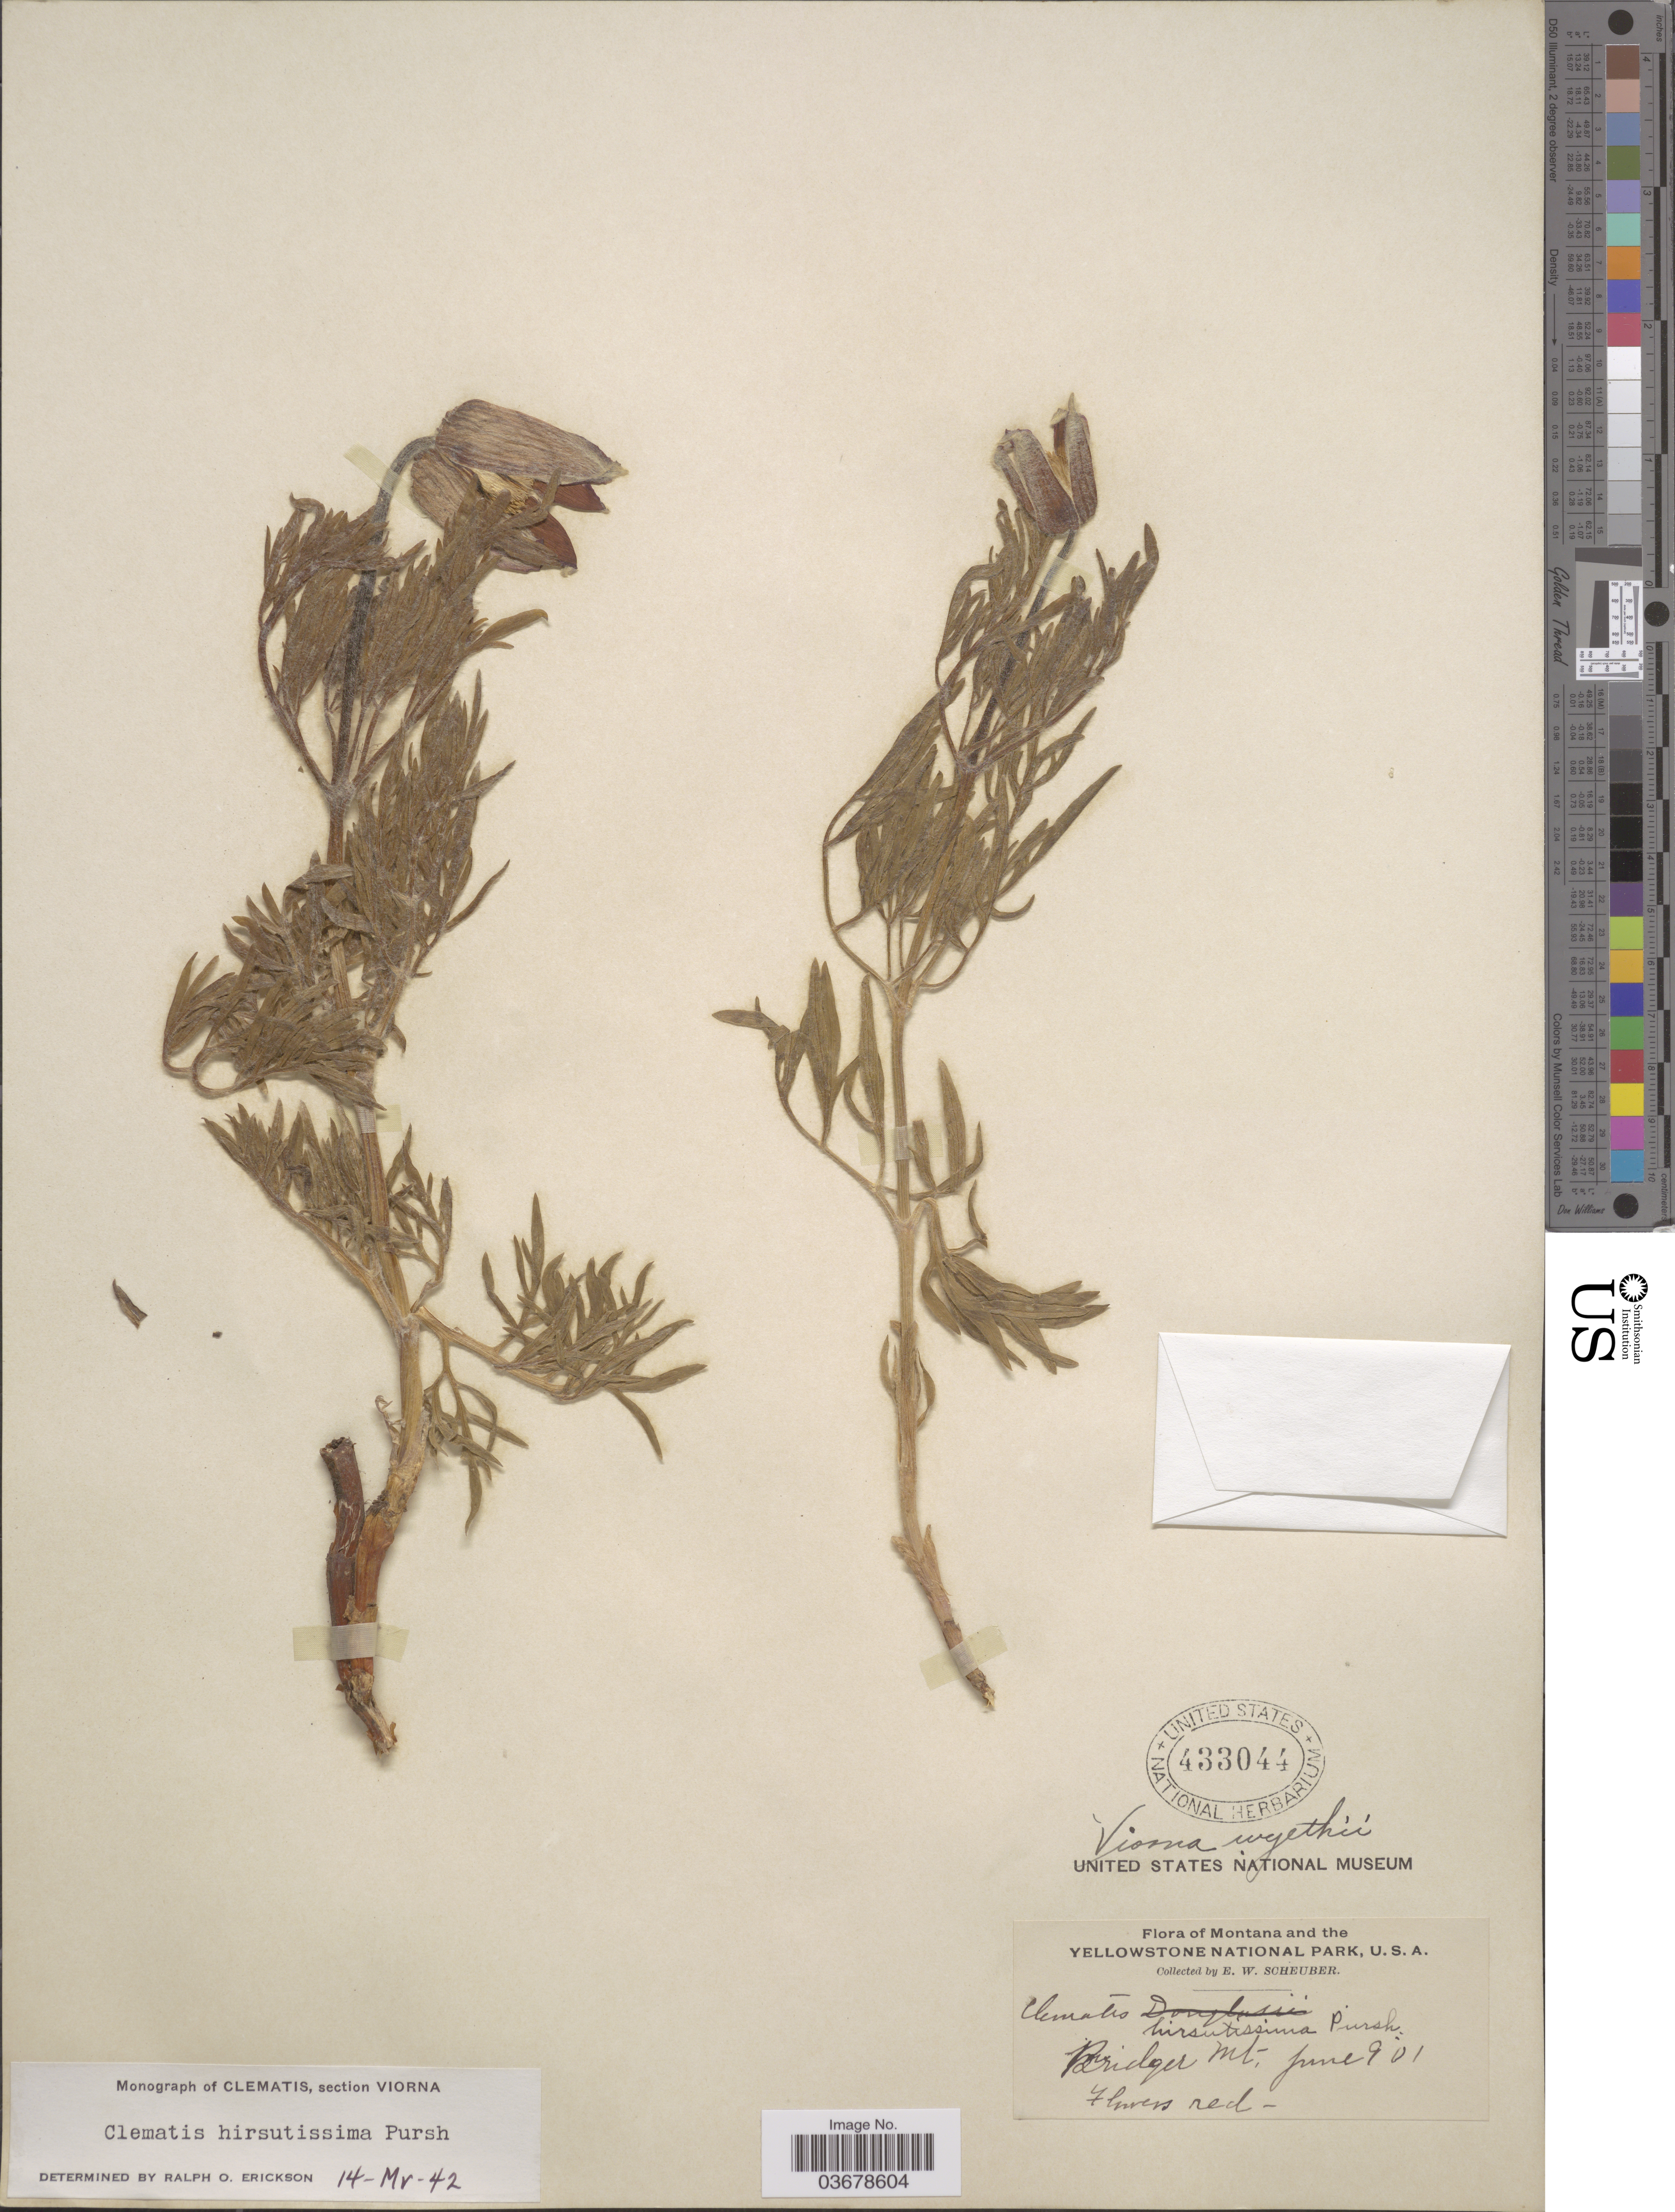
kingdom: Plantae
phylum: Tracheophyta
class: Magnoliopsida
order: Ranunculales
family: Ranunculaceae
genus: Clematis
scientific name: Clematis viorna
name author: L.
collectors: E. Scheuber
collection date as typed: Transcribed d/m/y: 9/6/1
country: United States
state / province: Montana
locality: Yellowstone National Park, U.S.A. Bridger Mt.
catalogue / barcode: US 433044